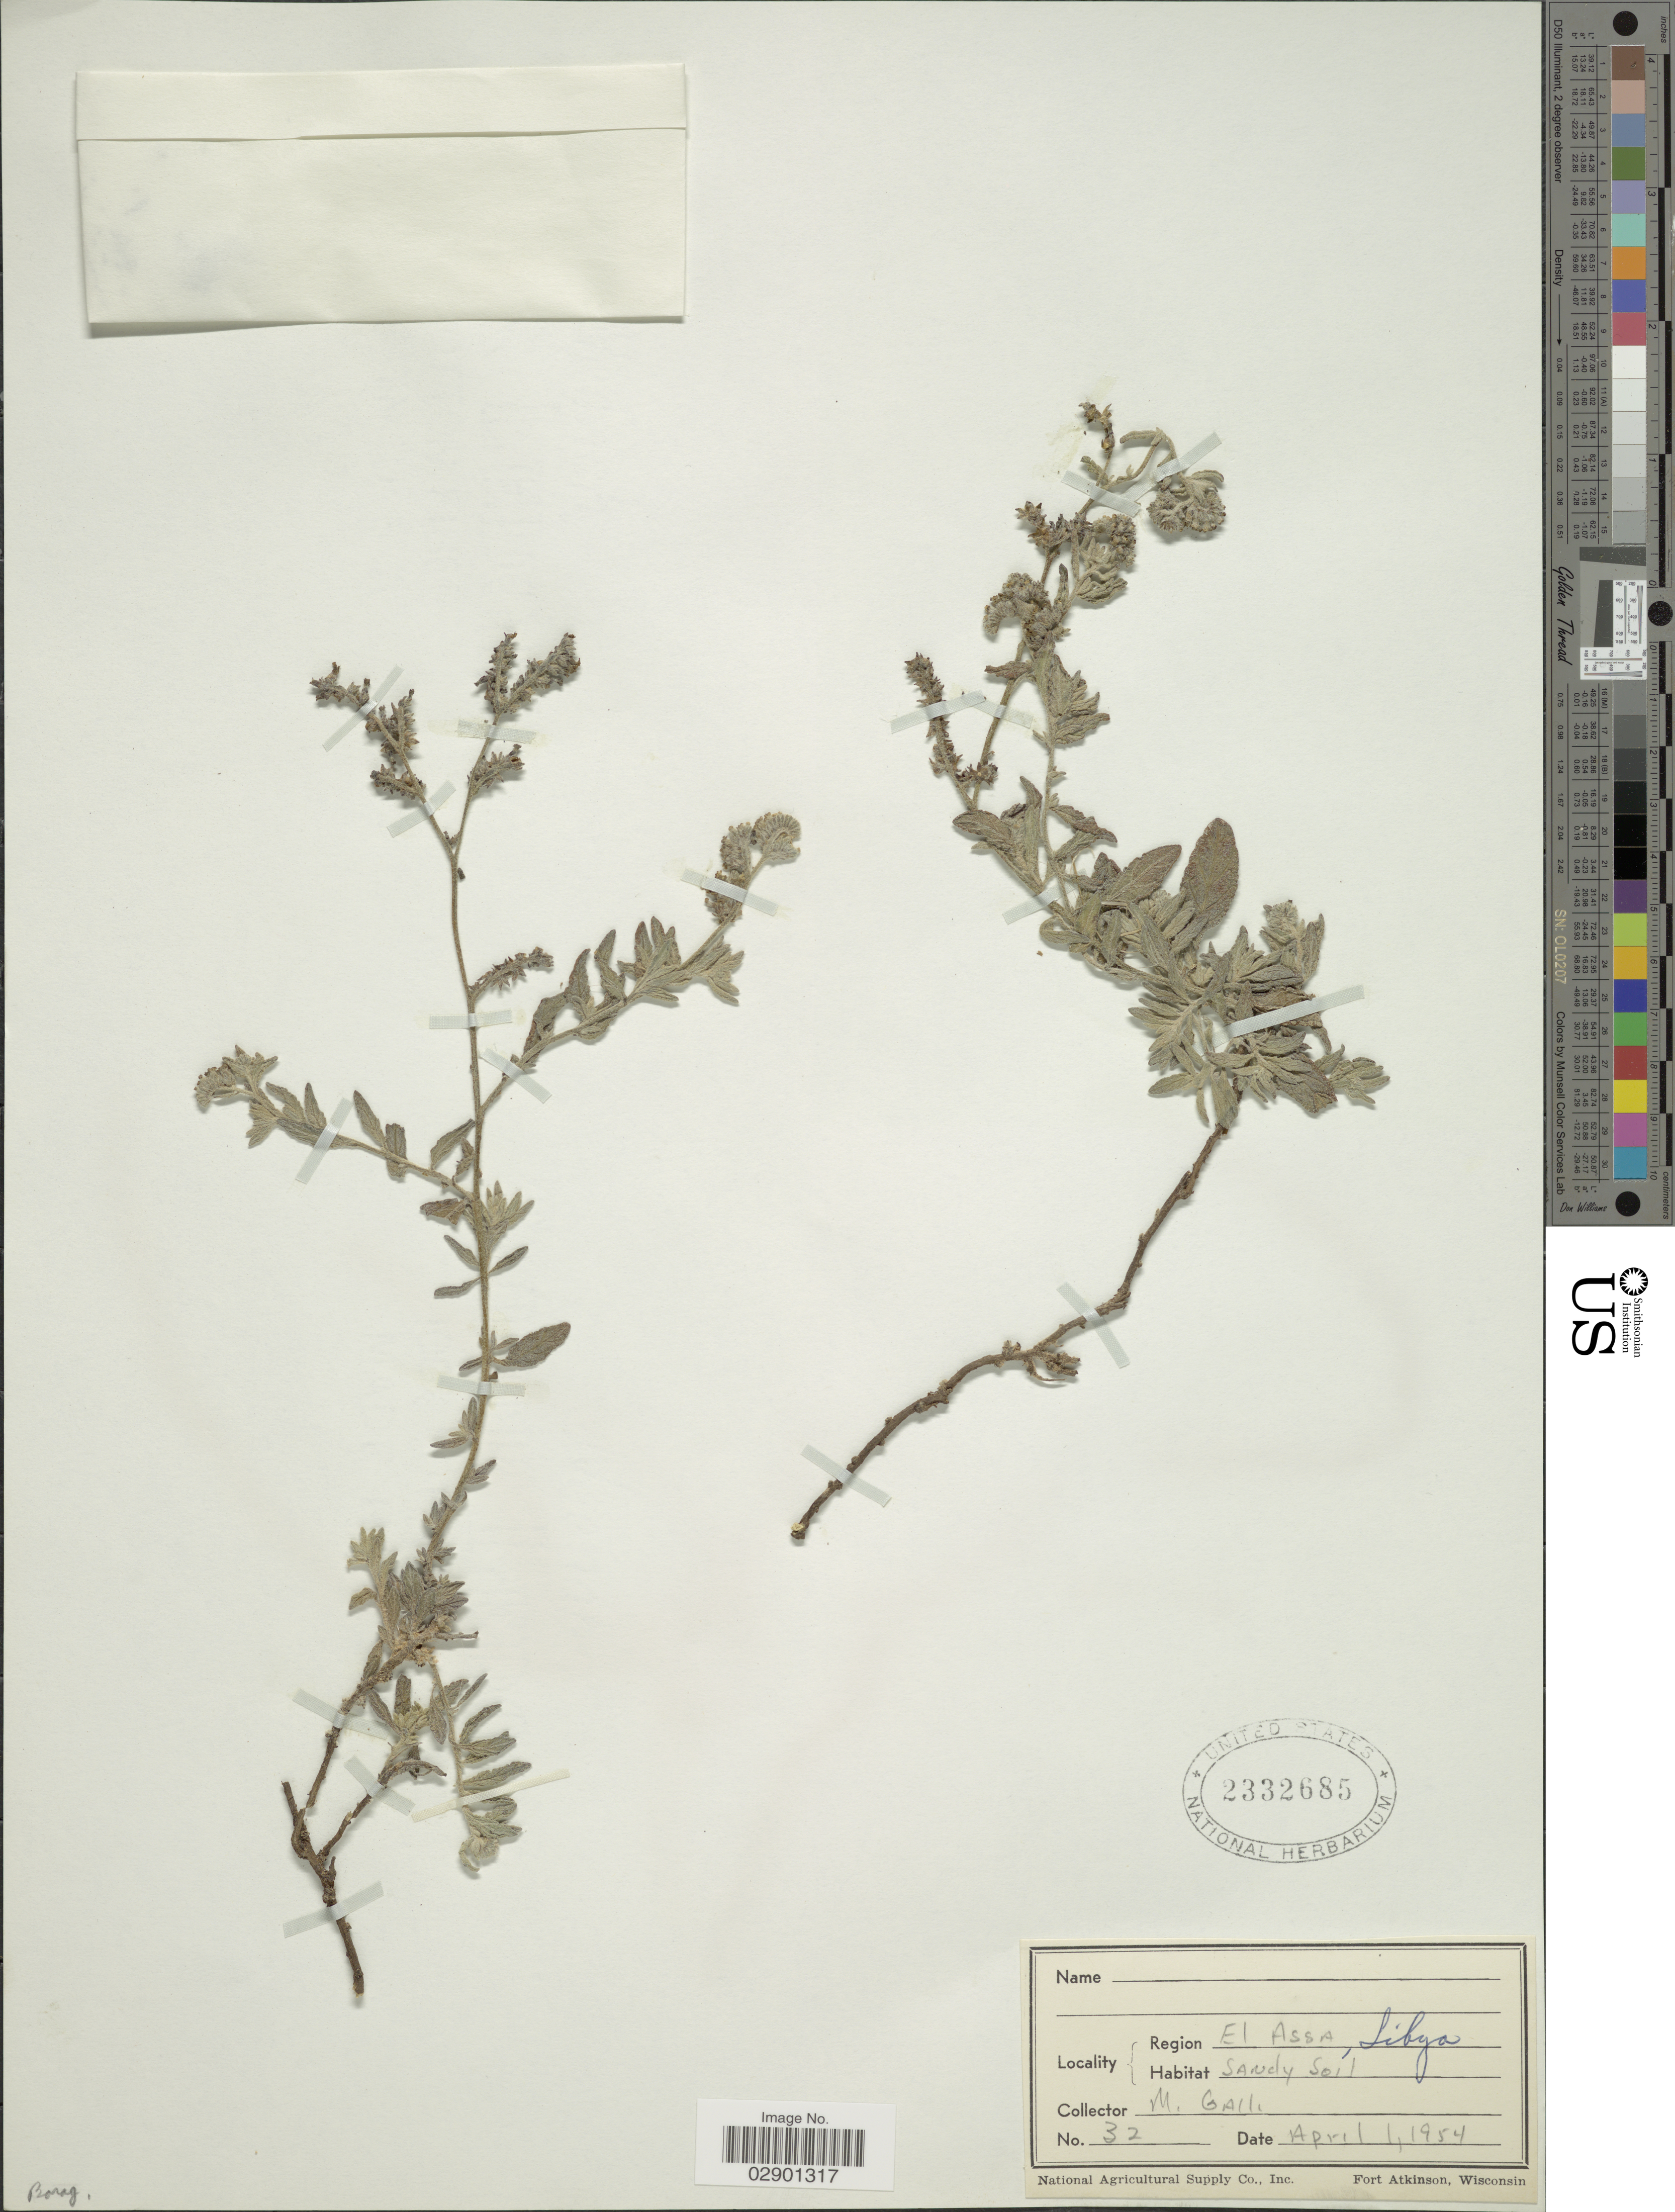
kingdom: Plantae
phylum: Tracheophyta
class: Magnoliopsida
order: Boraginales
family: Heliotropiaceae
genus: Heliotropium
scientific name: Heliotropium bacciferum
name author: Forssk.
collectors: M. Galli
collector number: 32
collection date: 1954-04-01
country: Libya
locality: El Assa.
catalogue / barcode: US 2332685